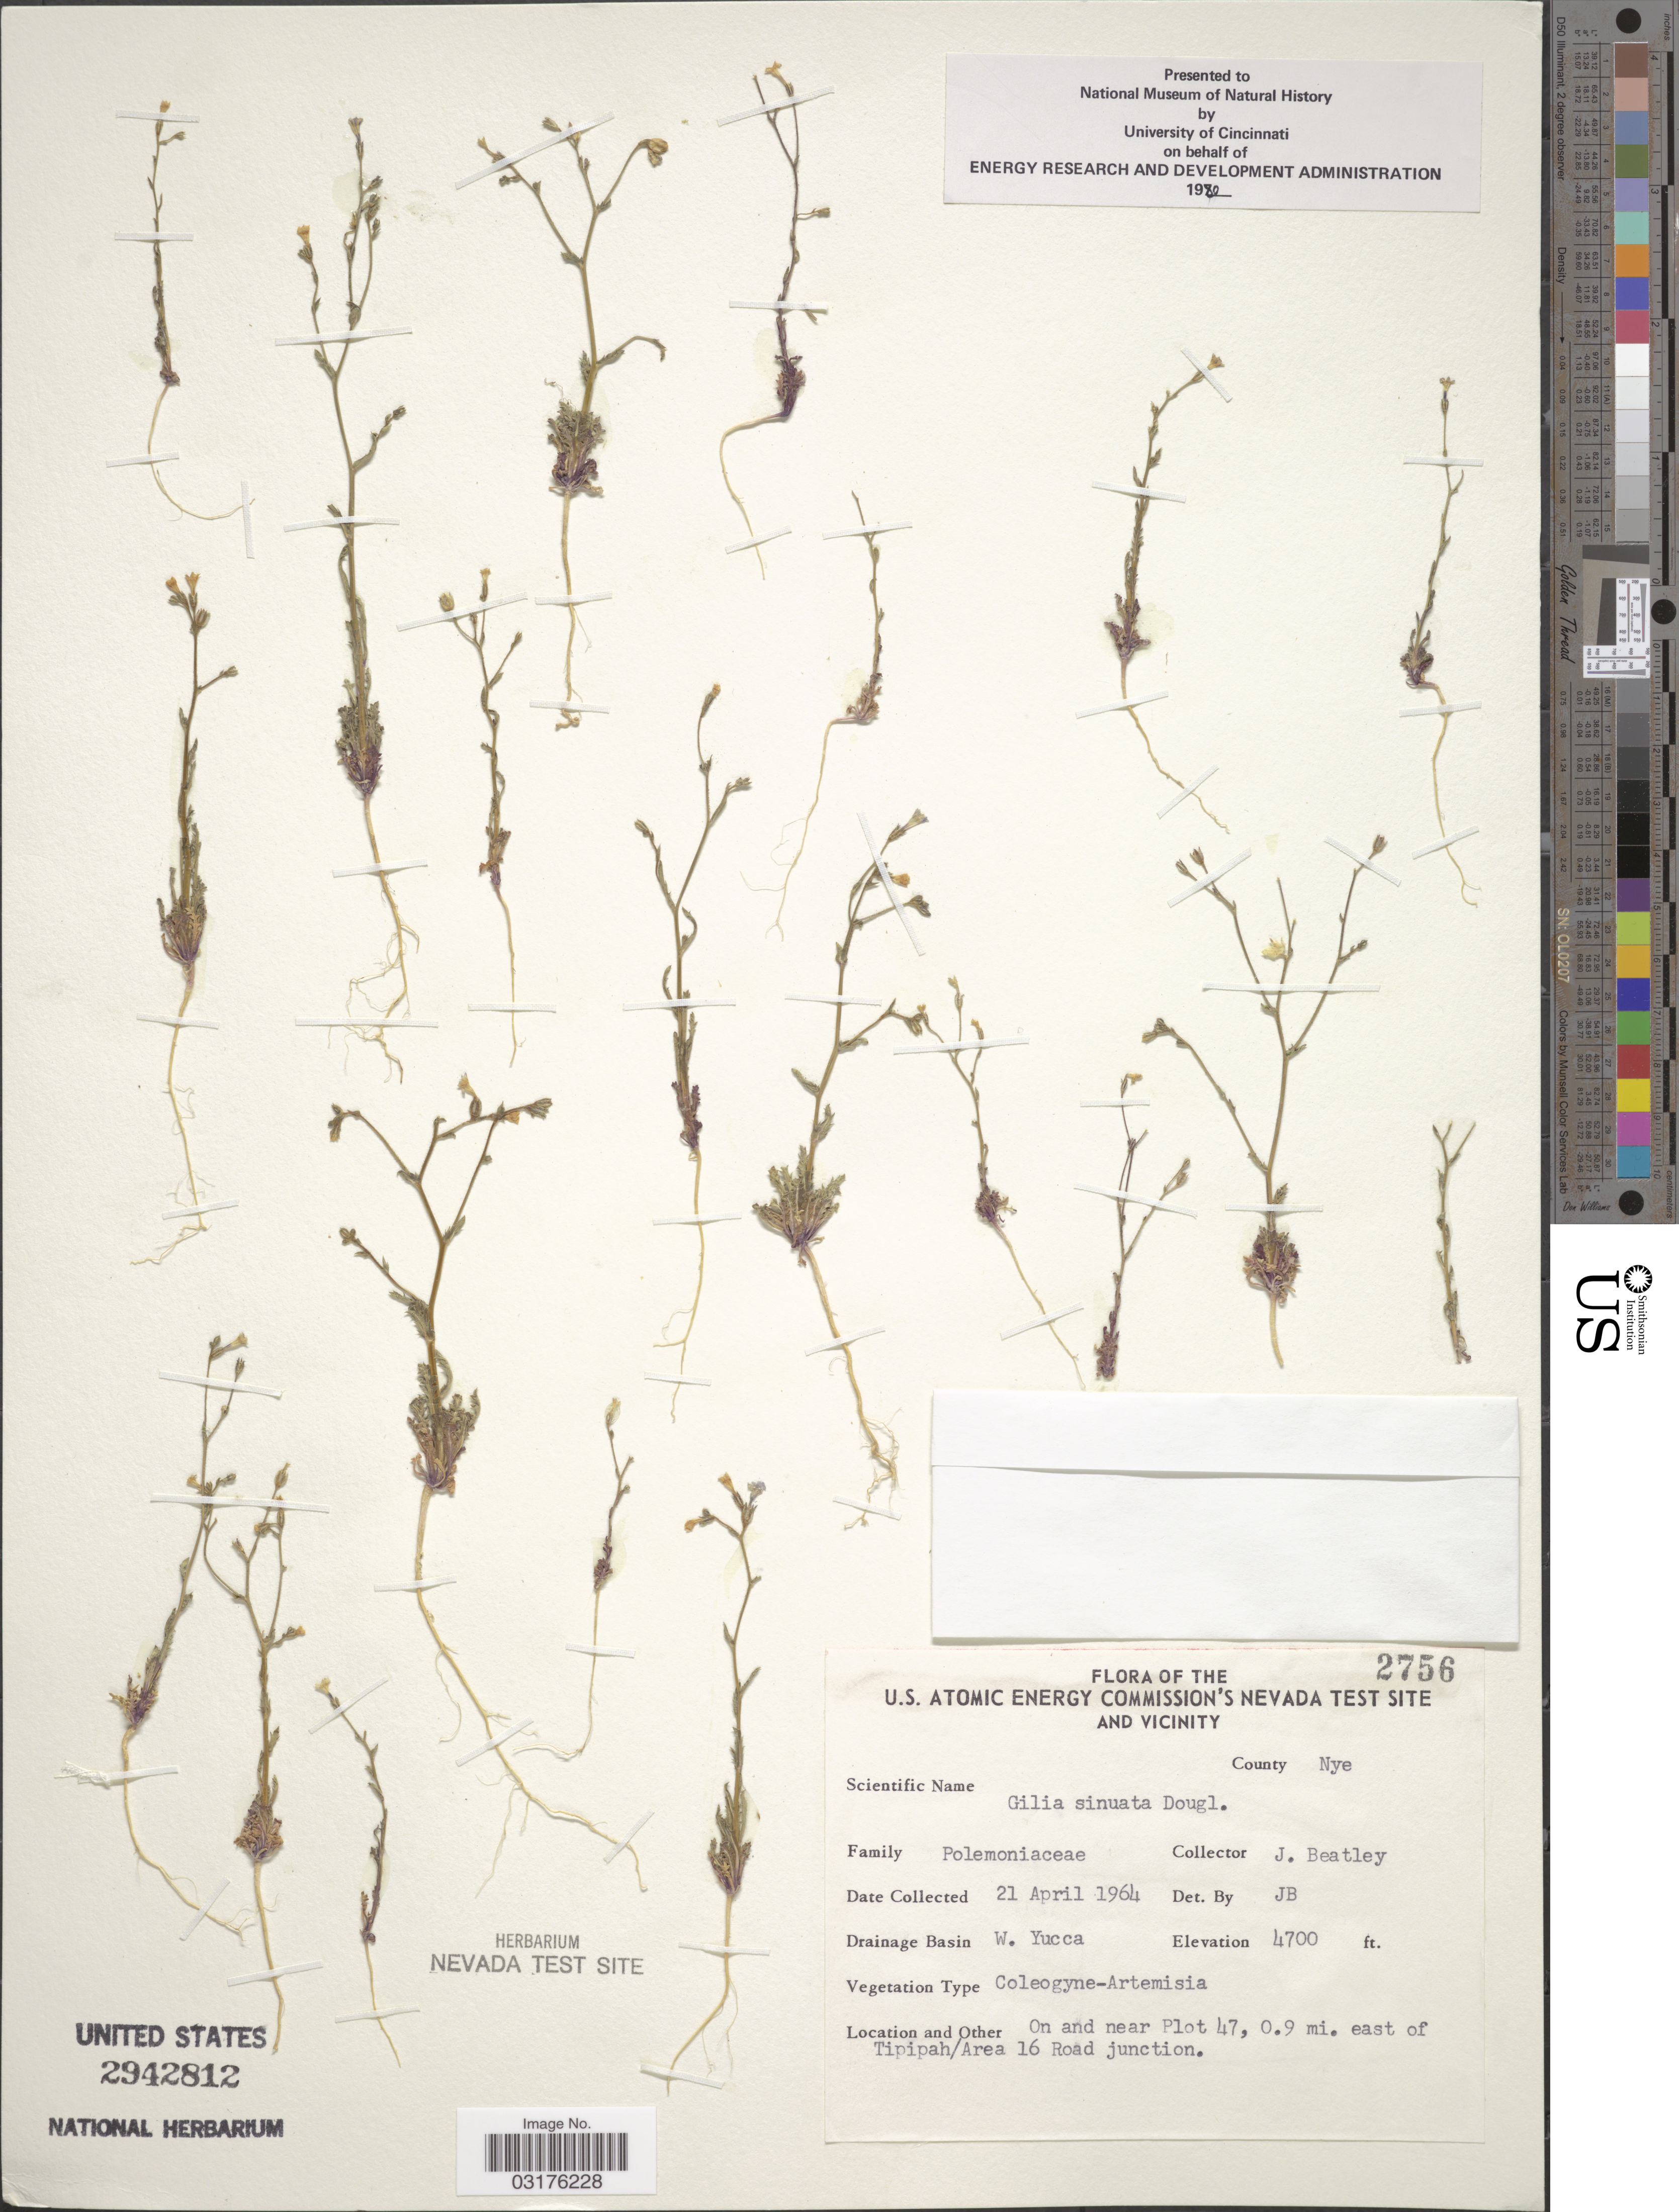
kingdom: Plantae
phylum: Tracheophyta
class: Magnoliopsida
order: Ericales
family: Polemoniaceae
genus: Gilia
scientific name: Gilia sinuata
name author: Douglas ex Benth.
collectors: J. C. Beatley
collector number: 2756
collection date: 1964-04-21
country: United States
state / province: Nevada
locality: The U.S. Atomic Energy Commission's Nevada Test Site And Vicinity, County Nye, Drainage Basin W. Yucca, On and near Plot 47, 0.9 mi. east of Tipipah/Area 16 Road junction.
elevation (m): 1433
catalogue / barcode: US 2942812